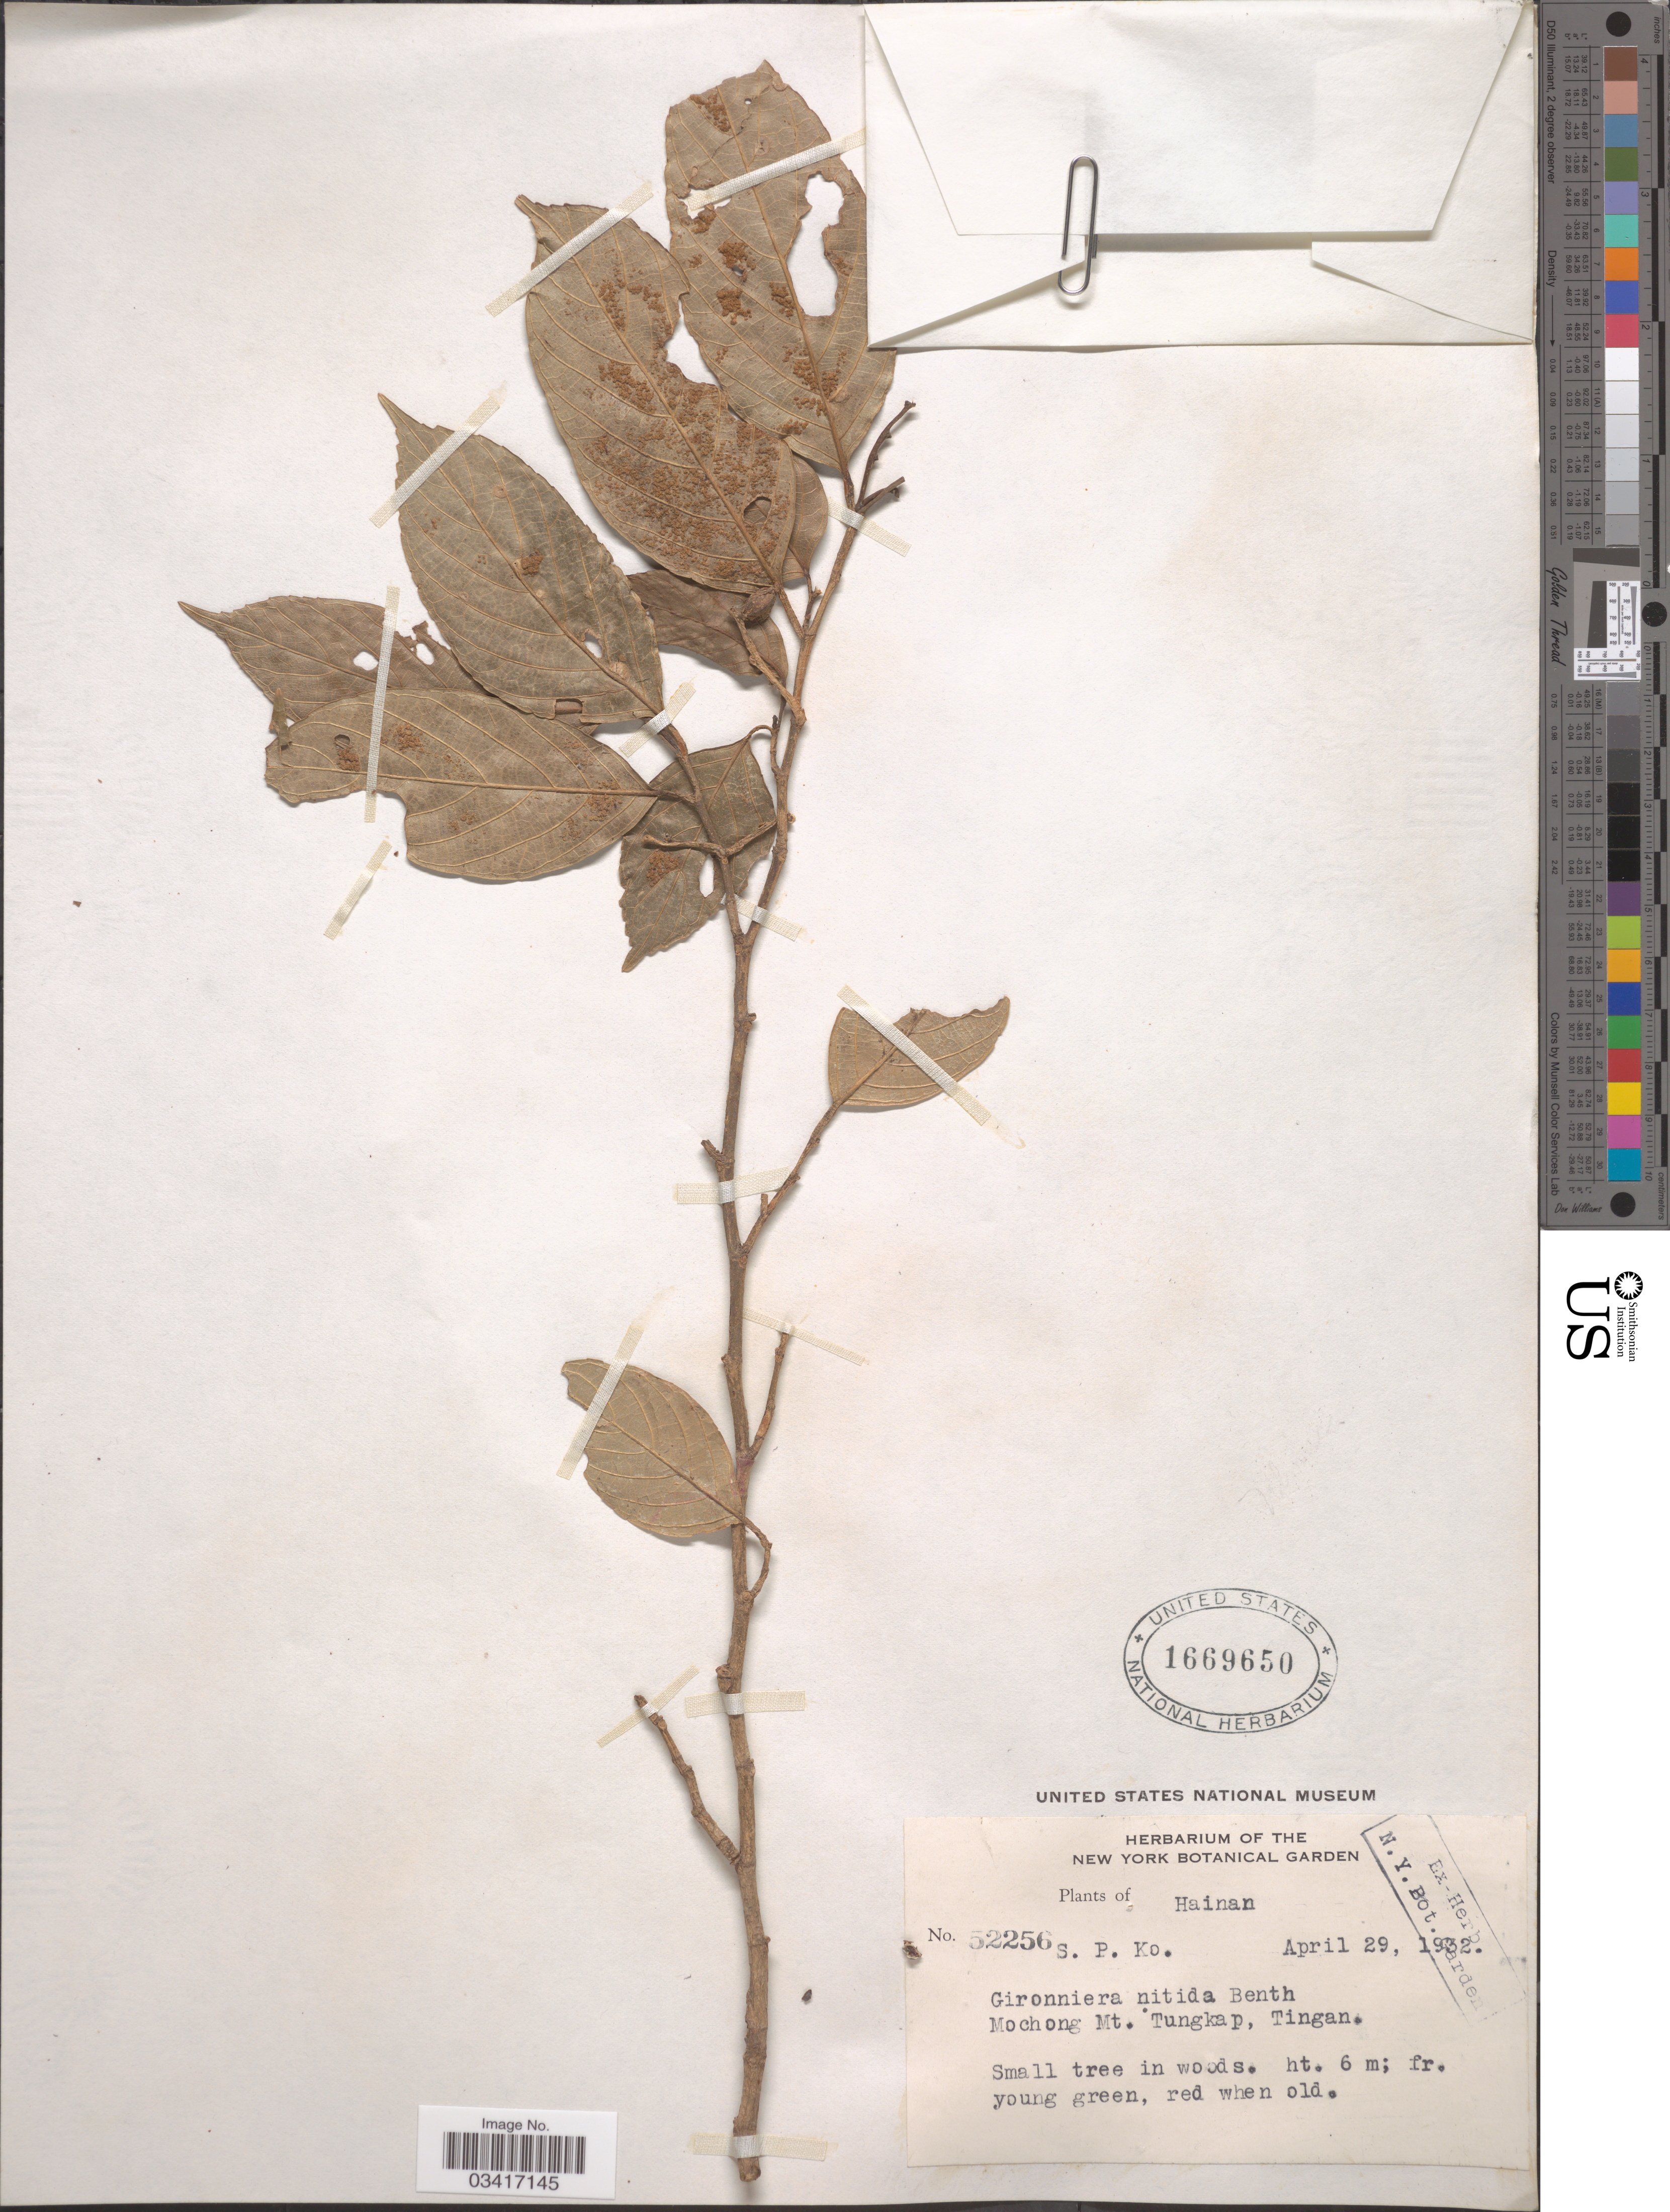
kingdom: Plantae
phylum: Tracheophyta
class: Magnoliopsida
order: Rosales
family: Cannabaceae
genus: Gironniera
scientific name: Gironniera nitida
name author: Benth.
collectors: S. P. Ko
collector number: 52256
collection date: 1932-04-29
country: China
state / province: Hainan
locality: Mochong Mt. Tungkap, Tingan.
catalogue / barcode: US 1669650